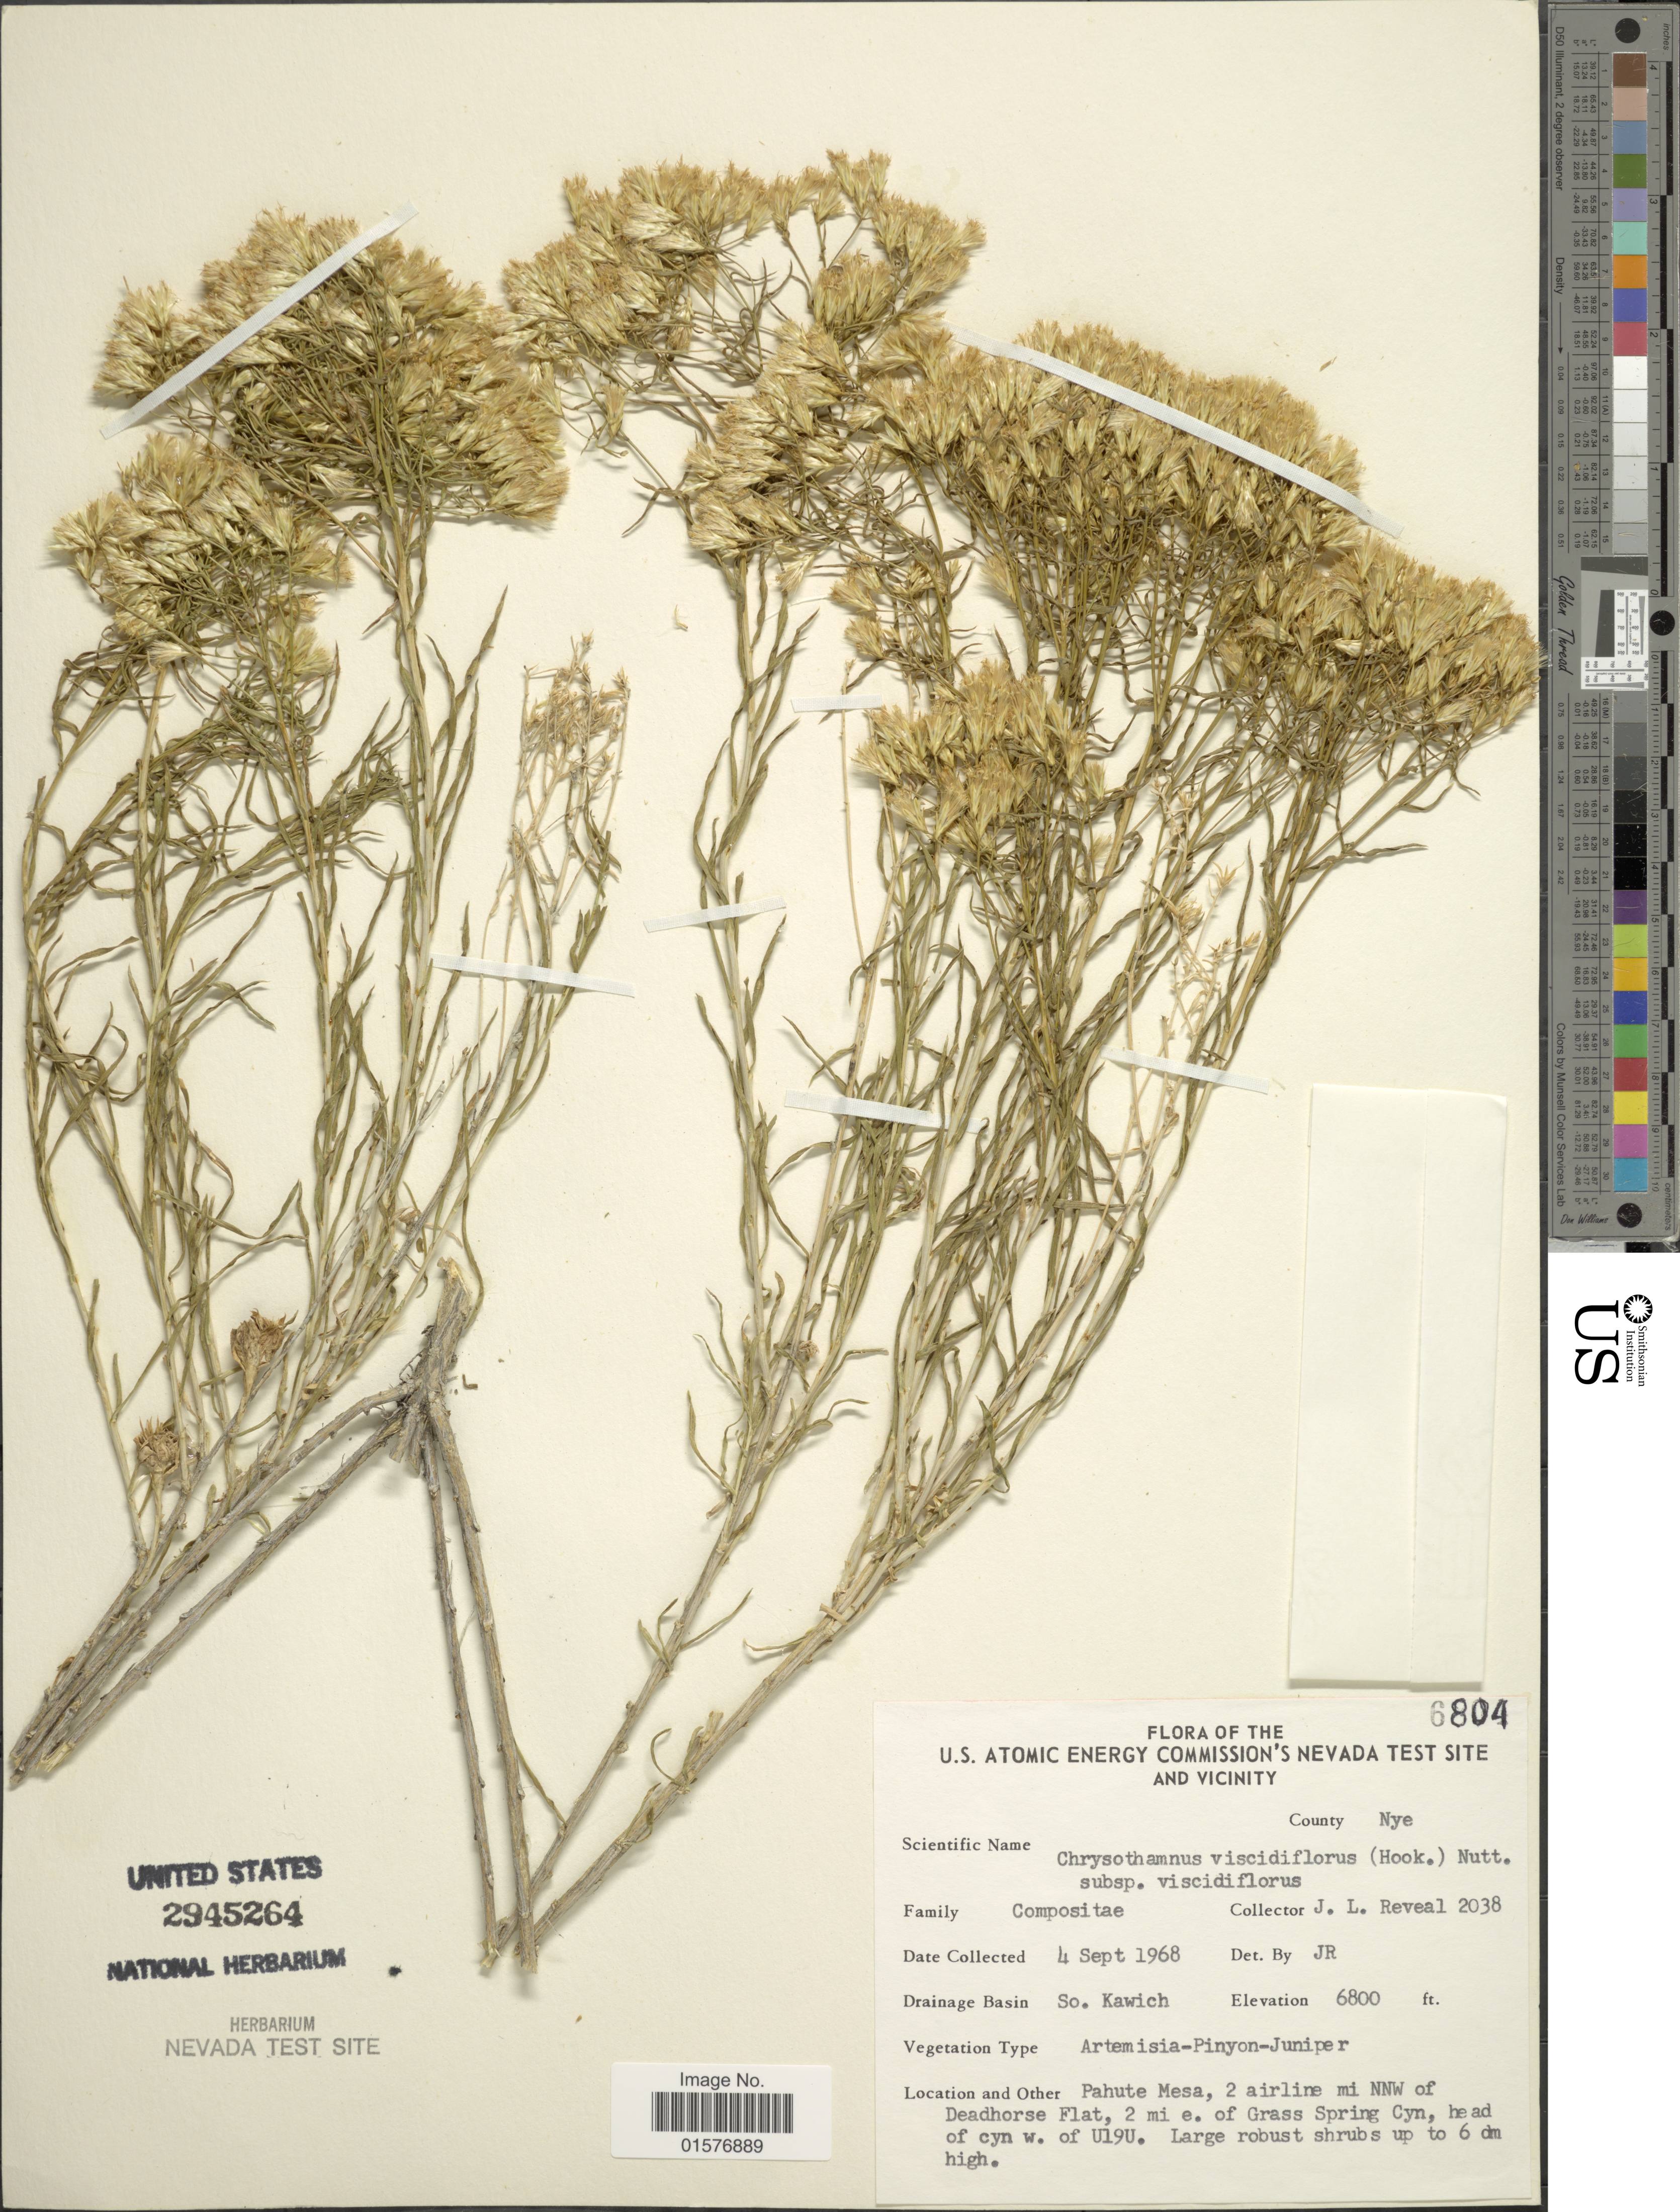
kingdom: Plantae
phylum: Tracheophyta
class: Magnoliopsida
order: Asterales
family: Asteraceae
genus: Chrysothamnus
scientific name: Chrysothamnus viscidiflorus subsp. viscidiflorus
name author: (Hook.) Nutt.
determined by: Urbatsch, Lowell E., Curator (LSU), Louisiana State University (UNITED STATES)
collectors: J. L. Reveal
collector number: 2038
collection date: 1968-09-04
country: United States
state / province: Nevada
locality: U. S. Atomic Energy Commission's Nevada Test Site And Vicinity, County Nye,Drainage Basin So. Kawich, Pahute Mesa, 2 airline mi NNW of Deadhorse Flat, 2 mi. e. of Grass Spring Cyn, head of cyn w. of U19U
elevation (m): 2073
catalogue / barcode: US 2945264